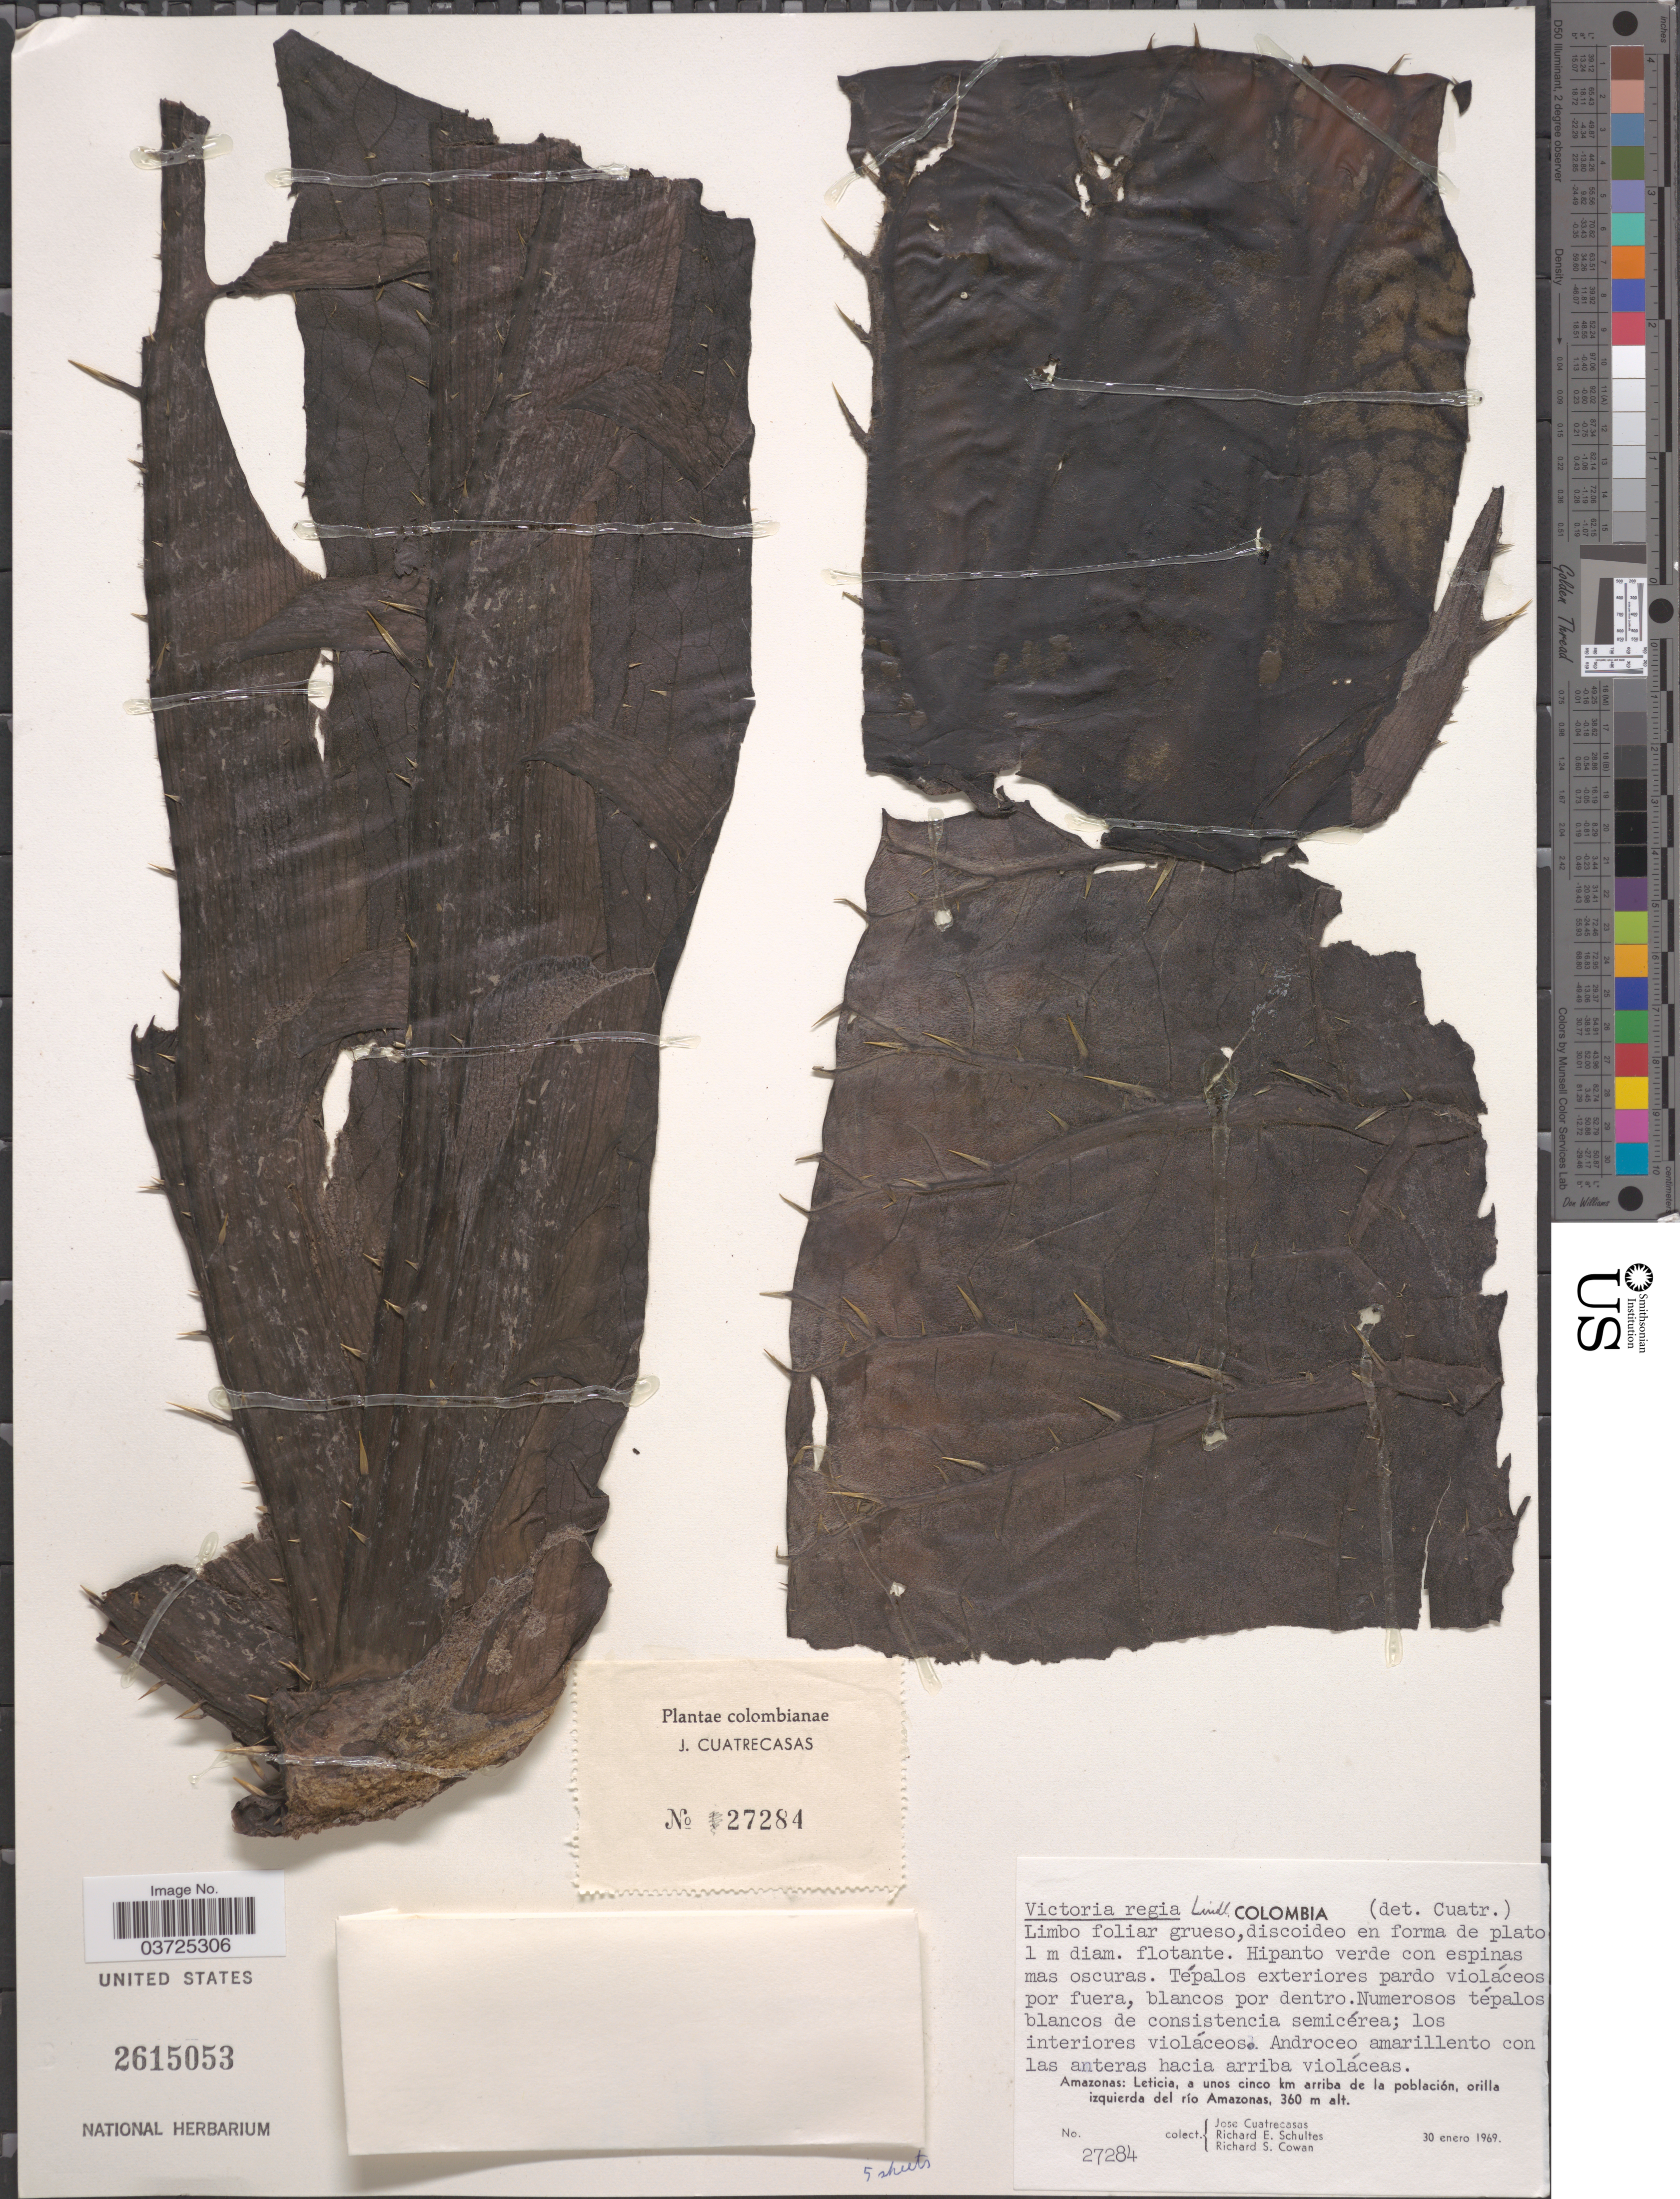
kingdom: Plantae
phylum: Tracheophyta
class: Magnoliopsida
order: Nymphaeales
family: Nymphaeaceae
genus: Victoria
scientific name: Victoria amazonica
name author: (Poepp.) Klotzsch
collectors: J. Cuatrecasas, R. E. Schultes & R. S. Cowan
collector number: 27284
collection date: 1969-01-30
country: Colombia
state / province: Amazônas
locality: Leticia, a unos cinco km arriba de la población, orilla izquierda del río Amazonas.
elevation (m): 360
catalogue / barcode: US 2615053